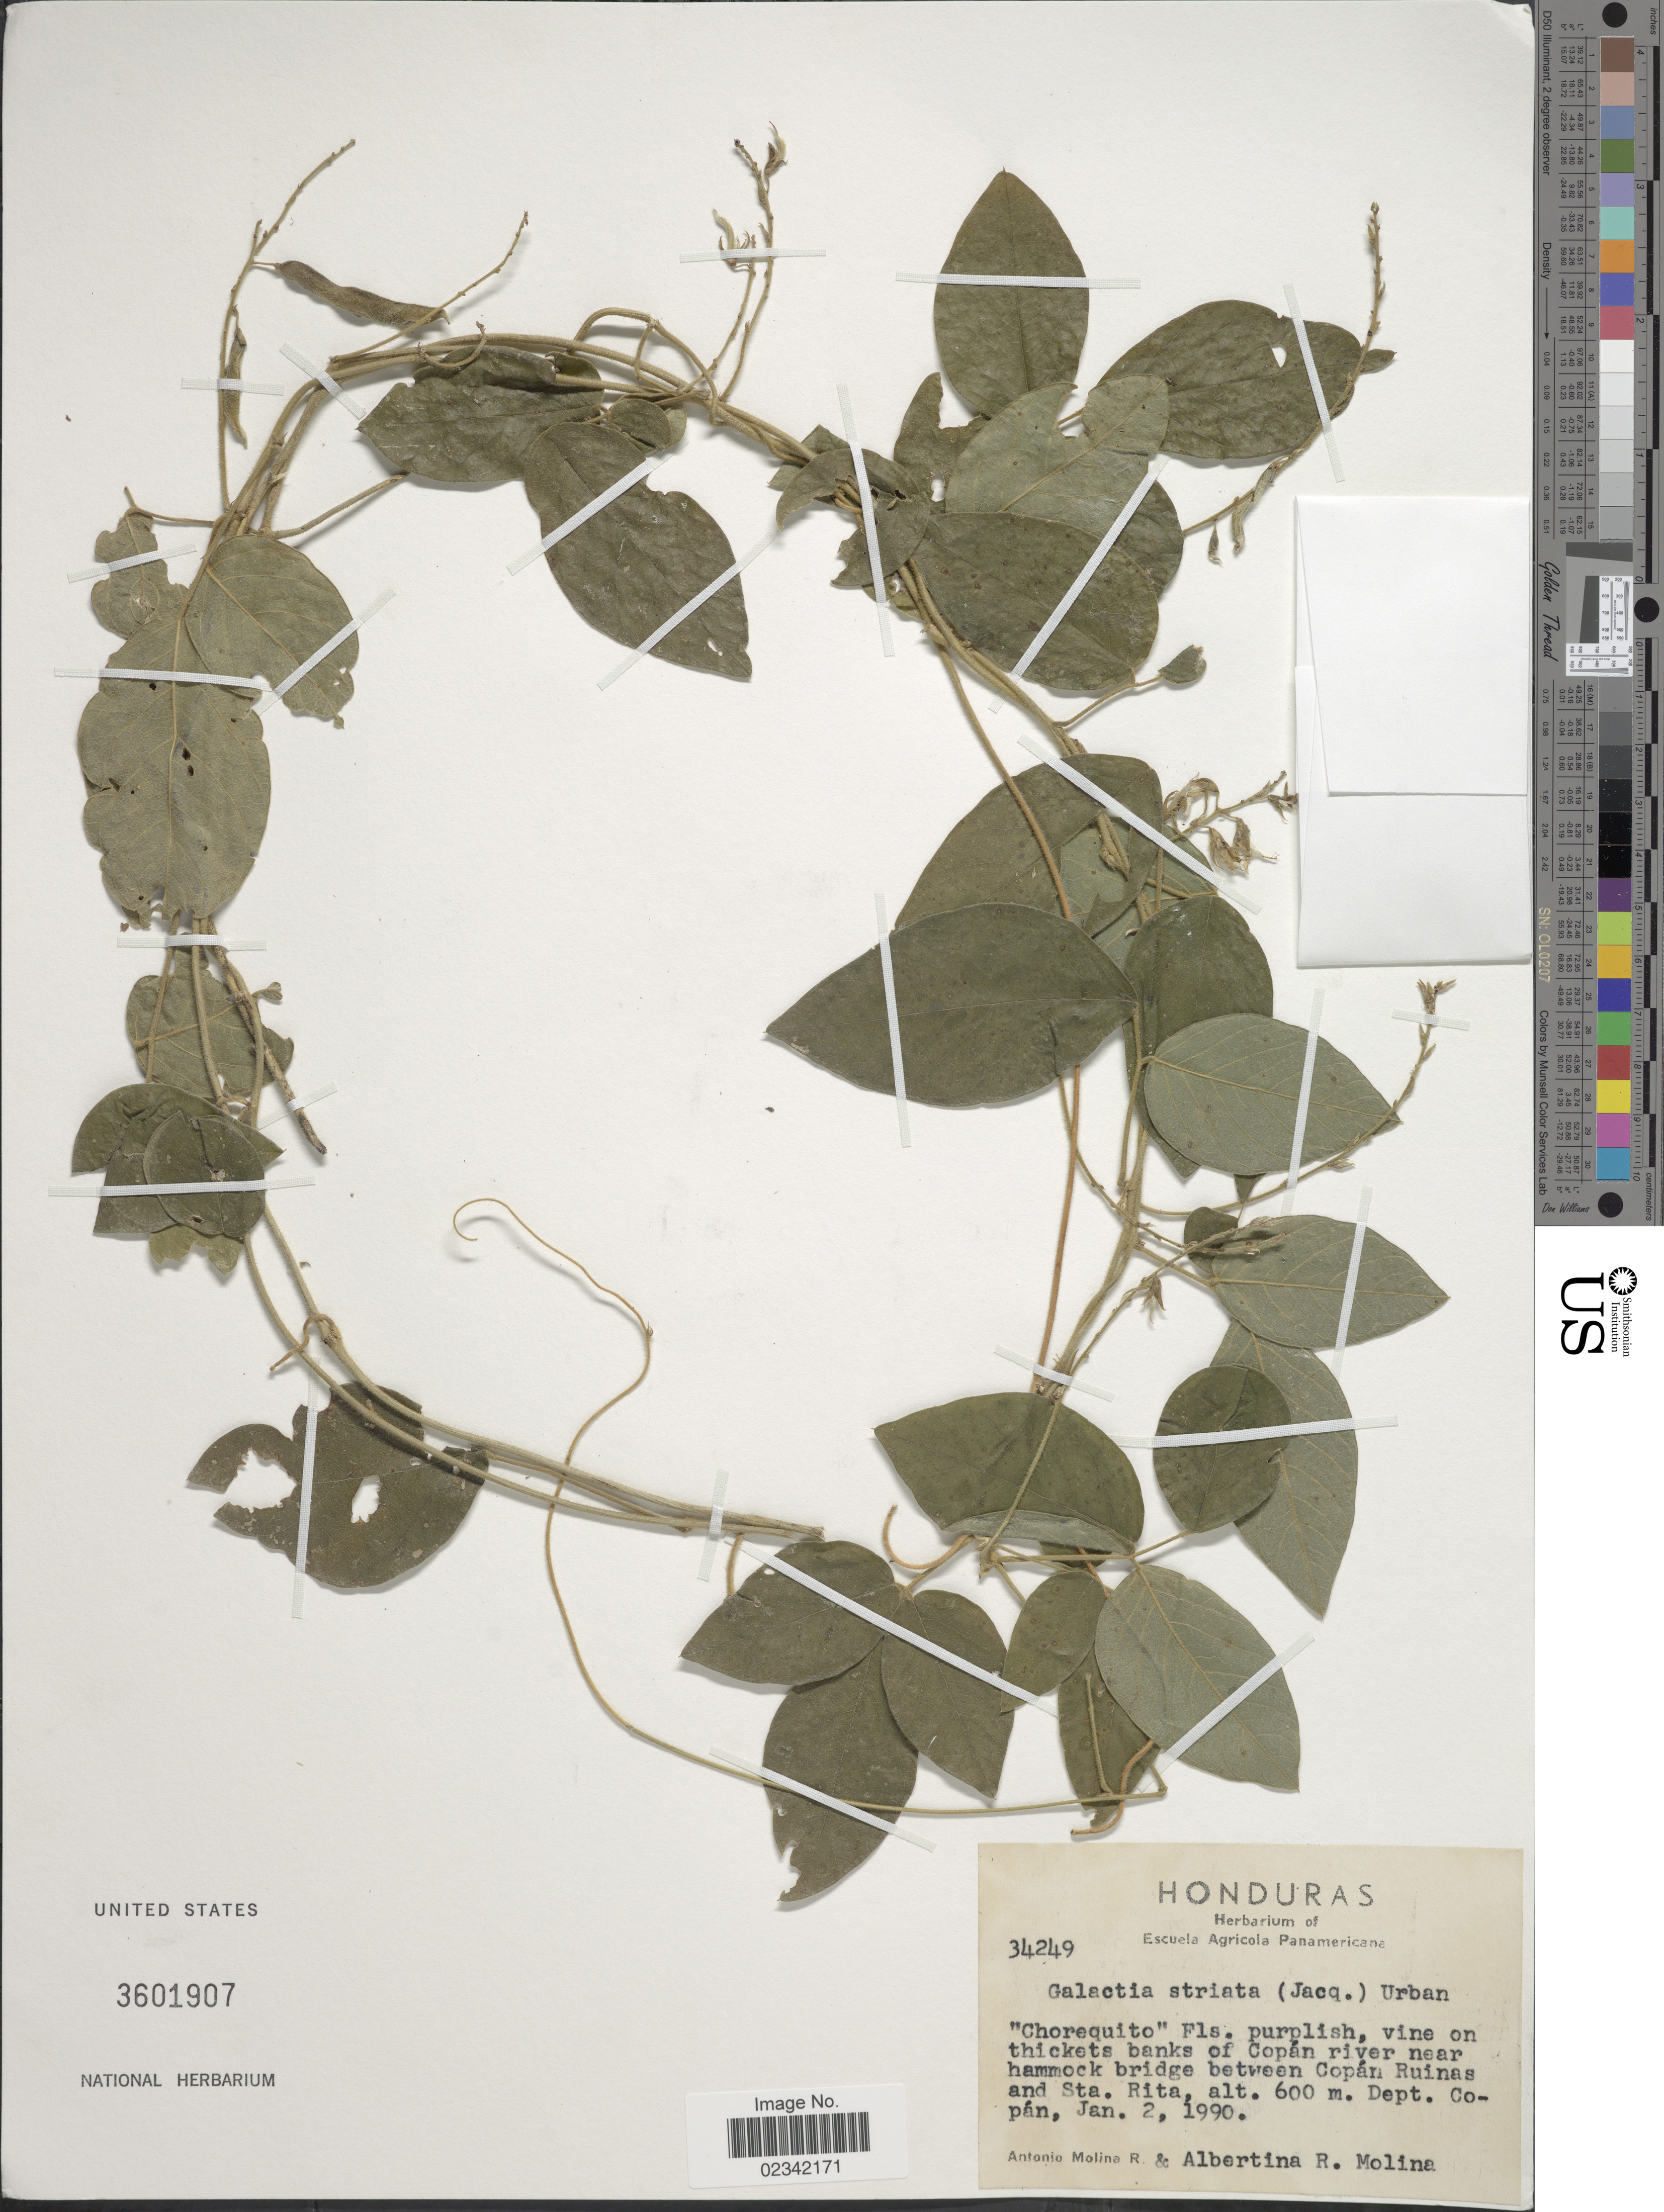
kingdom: Plantae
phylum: Tracheophyta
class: Magnoliopsida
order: Fabales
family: Fabaceae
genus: Galactia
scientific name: Galactia striata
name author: (Jacq.) Urb.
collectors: A. Molina R. & A. R. Molina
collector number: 34249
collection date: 1990-01-02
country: Honduras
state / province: Copán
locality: Vine on thickets banks of Copan River near hammock bridge between Copan Ruinas and Sta. Rita, Dept. Copan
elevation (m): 600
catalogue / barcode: US 3601907